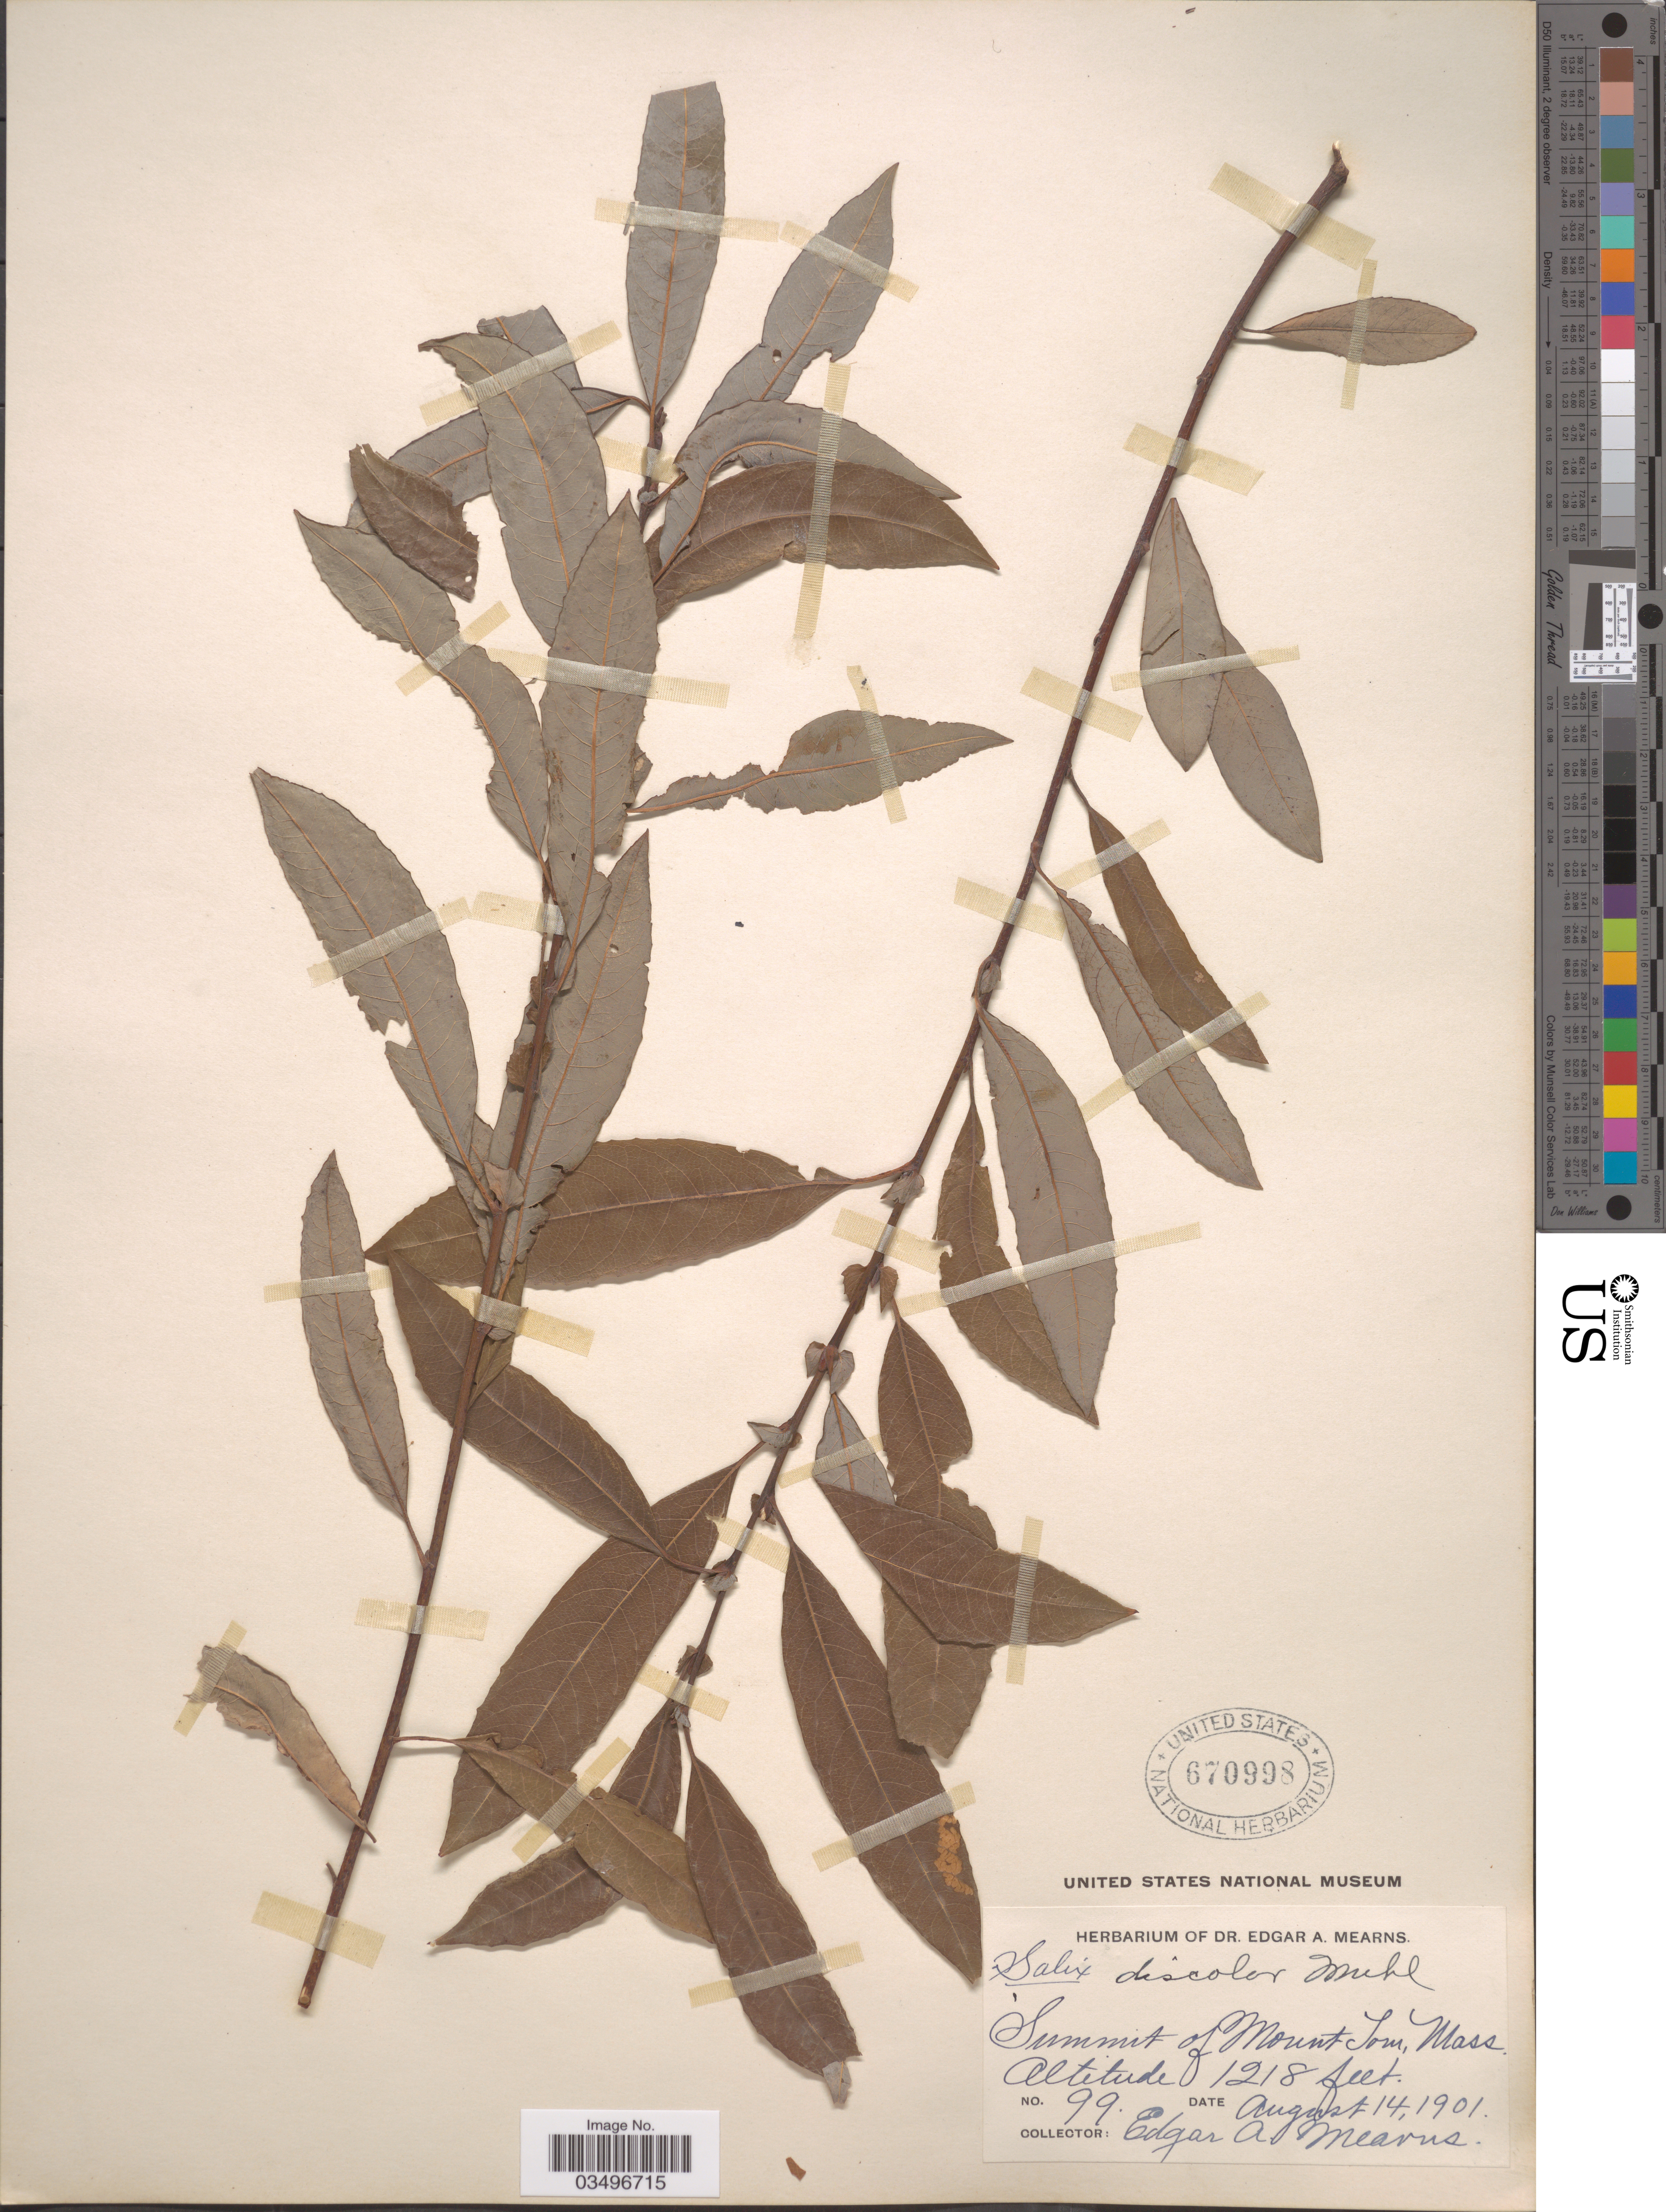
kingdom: Plantae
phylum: Tracheophyta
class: Magnoliopsida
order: Malpighiales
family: Salicaceae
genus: Salix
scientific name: Salix discolor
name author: Muhl.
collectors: E. A. Mearns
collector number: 99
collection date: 1901-08-14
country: United States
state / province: Massachusetts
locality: Summit of Mount Tom.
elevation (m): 371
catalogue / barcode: US 670998